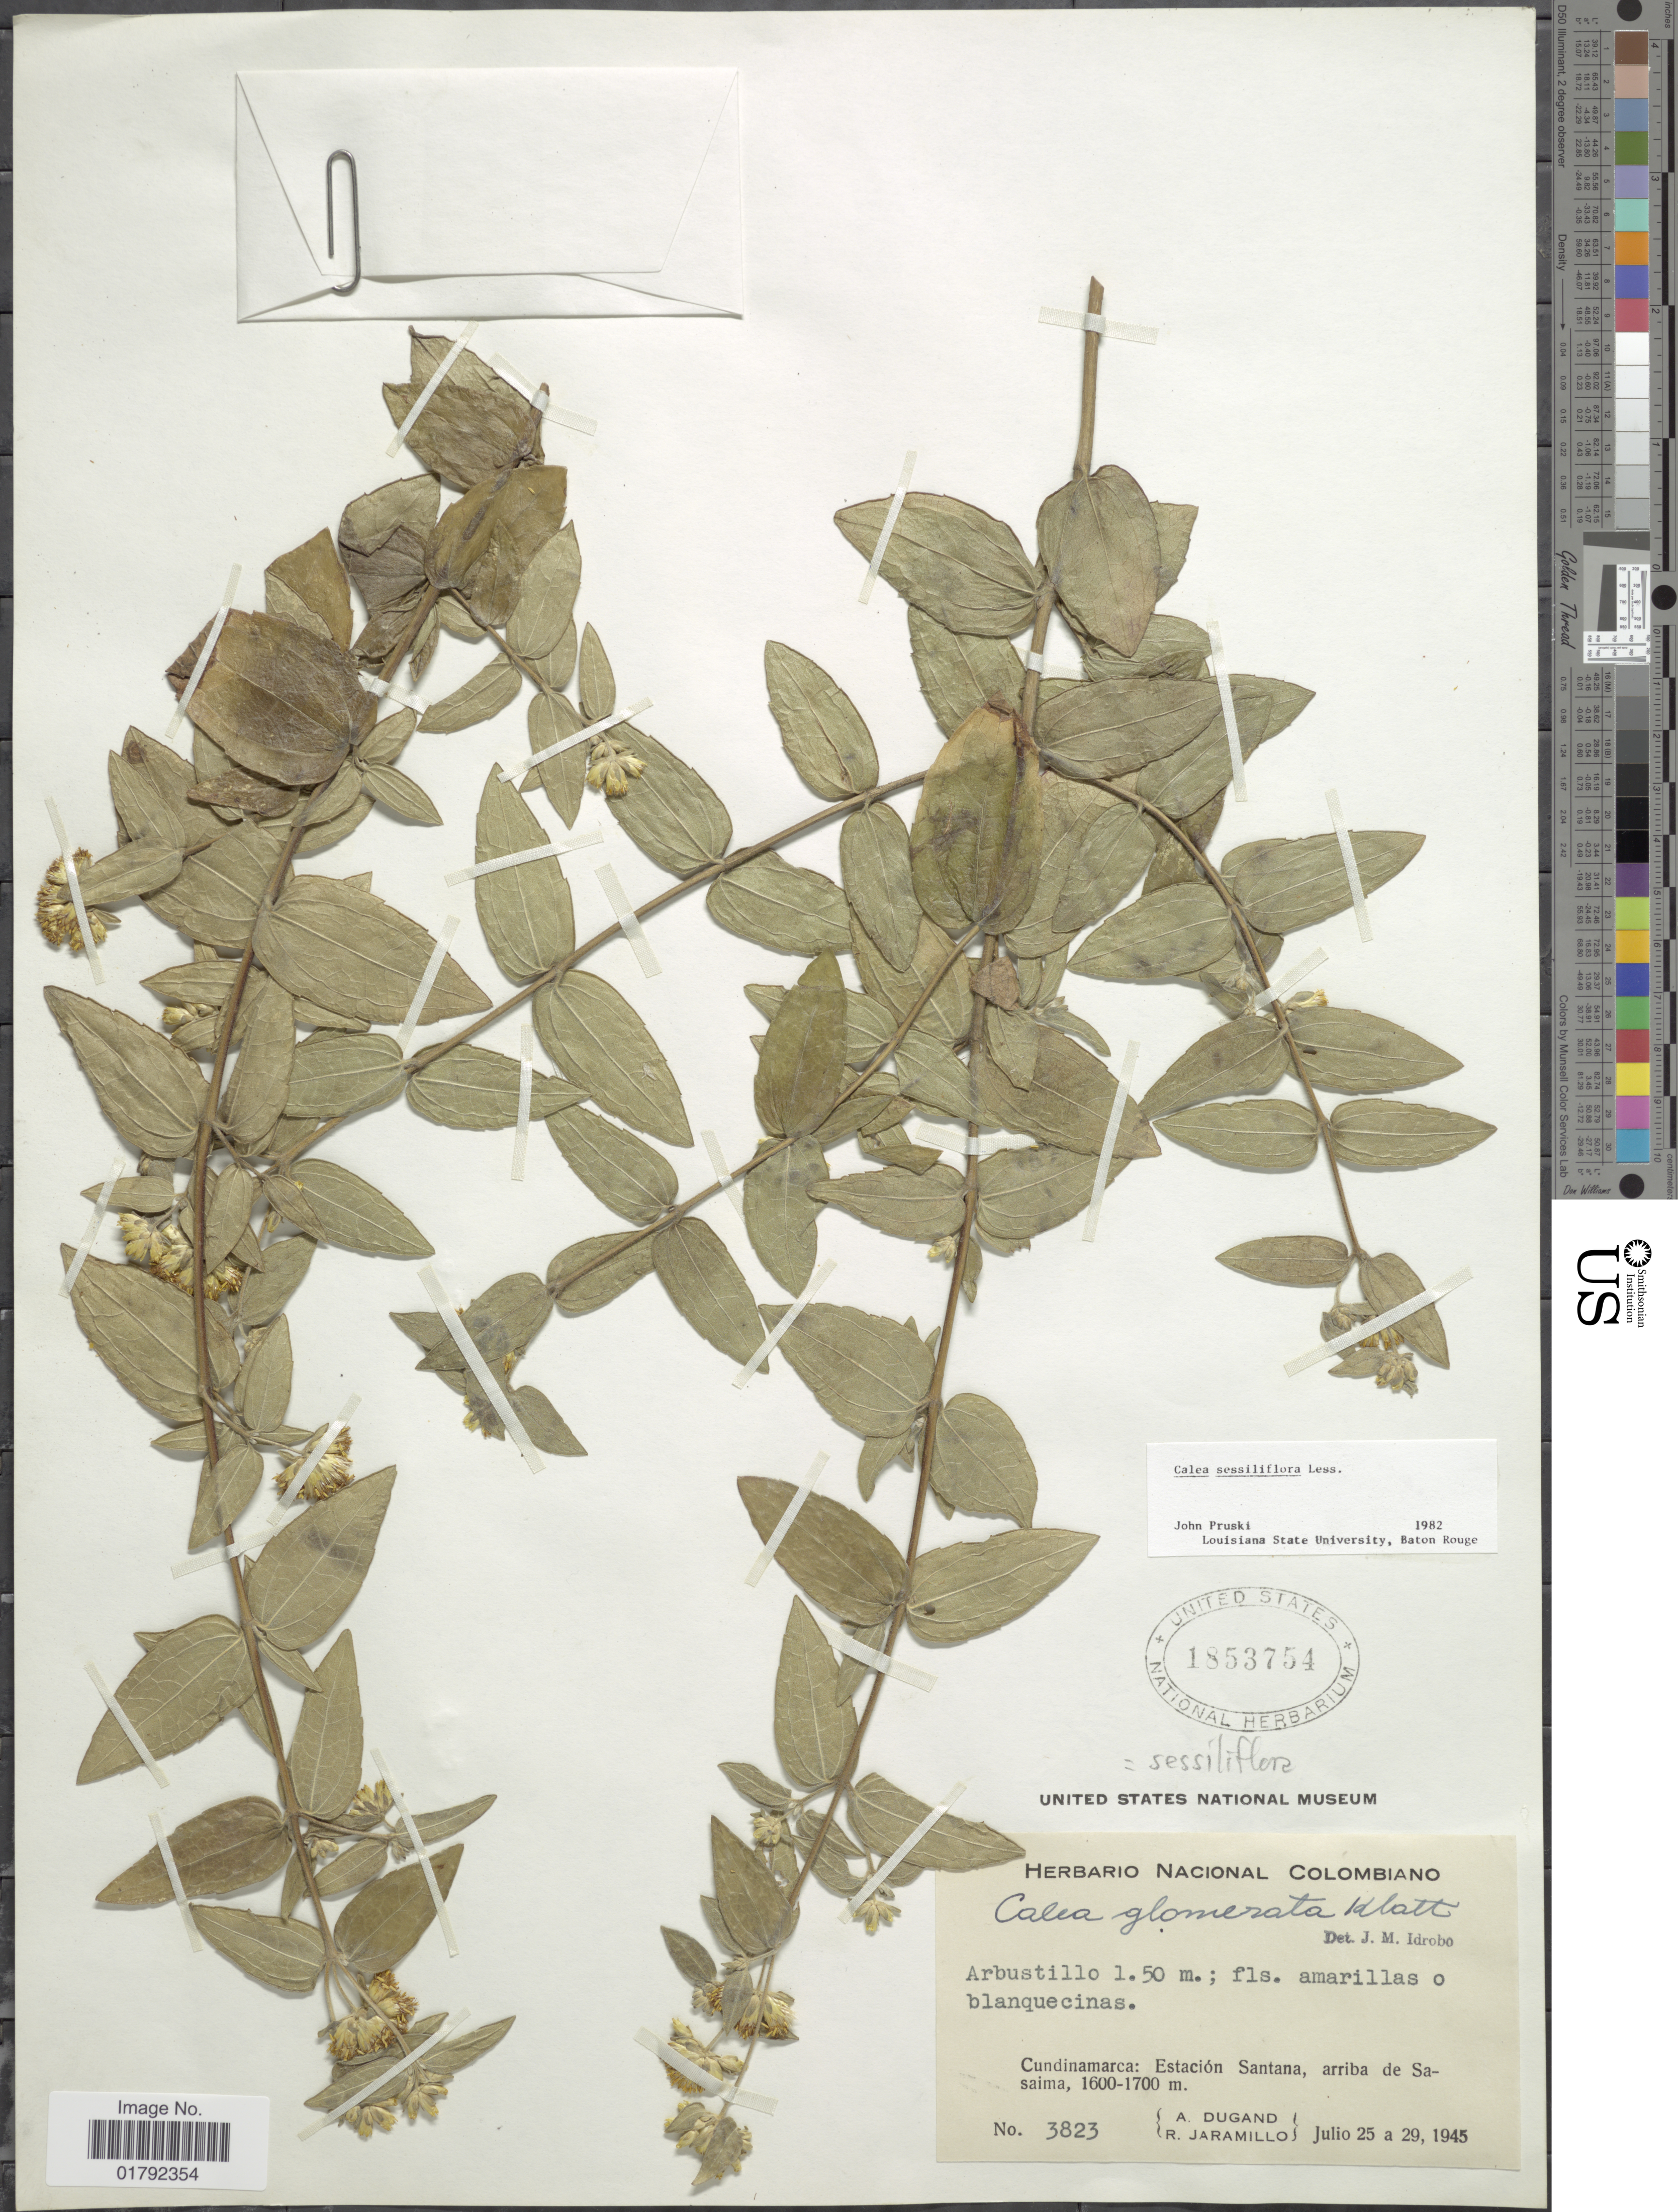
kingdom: Plantae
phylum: Tracheophyta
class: Magnoliopsida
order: Asterales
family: Asteraceae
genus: Calea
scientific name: Calea sessiliflora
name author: Less.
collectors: A. Dugand & R. Jaramillo M.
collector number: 3823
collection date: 1945-07-25/1945-07-29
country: Colombia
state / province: Cundinamarca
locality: Estacion Santana, arriba de Sasaima.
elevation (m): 1600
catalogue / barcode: US 1853754